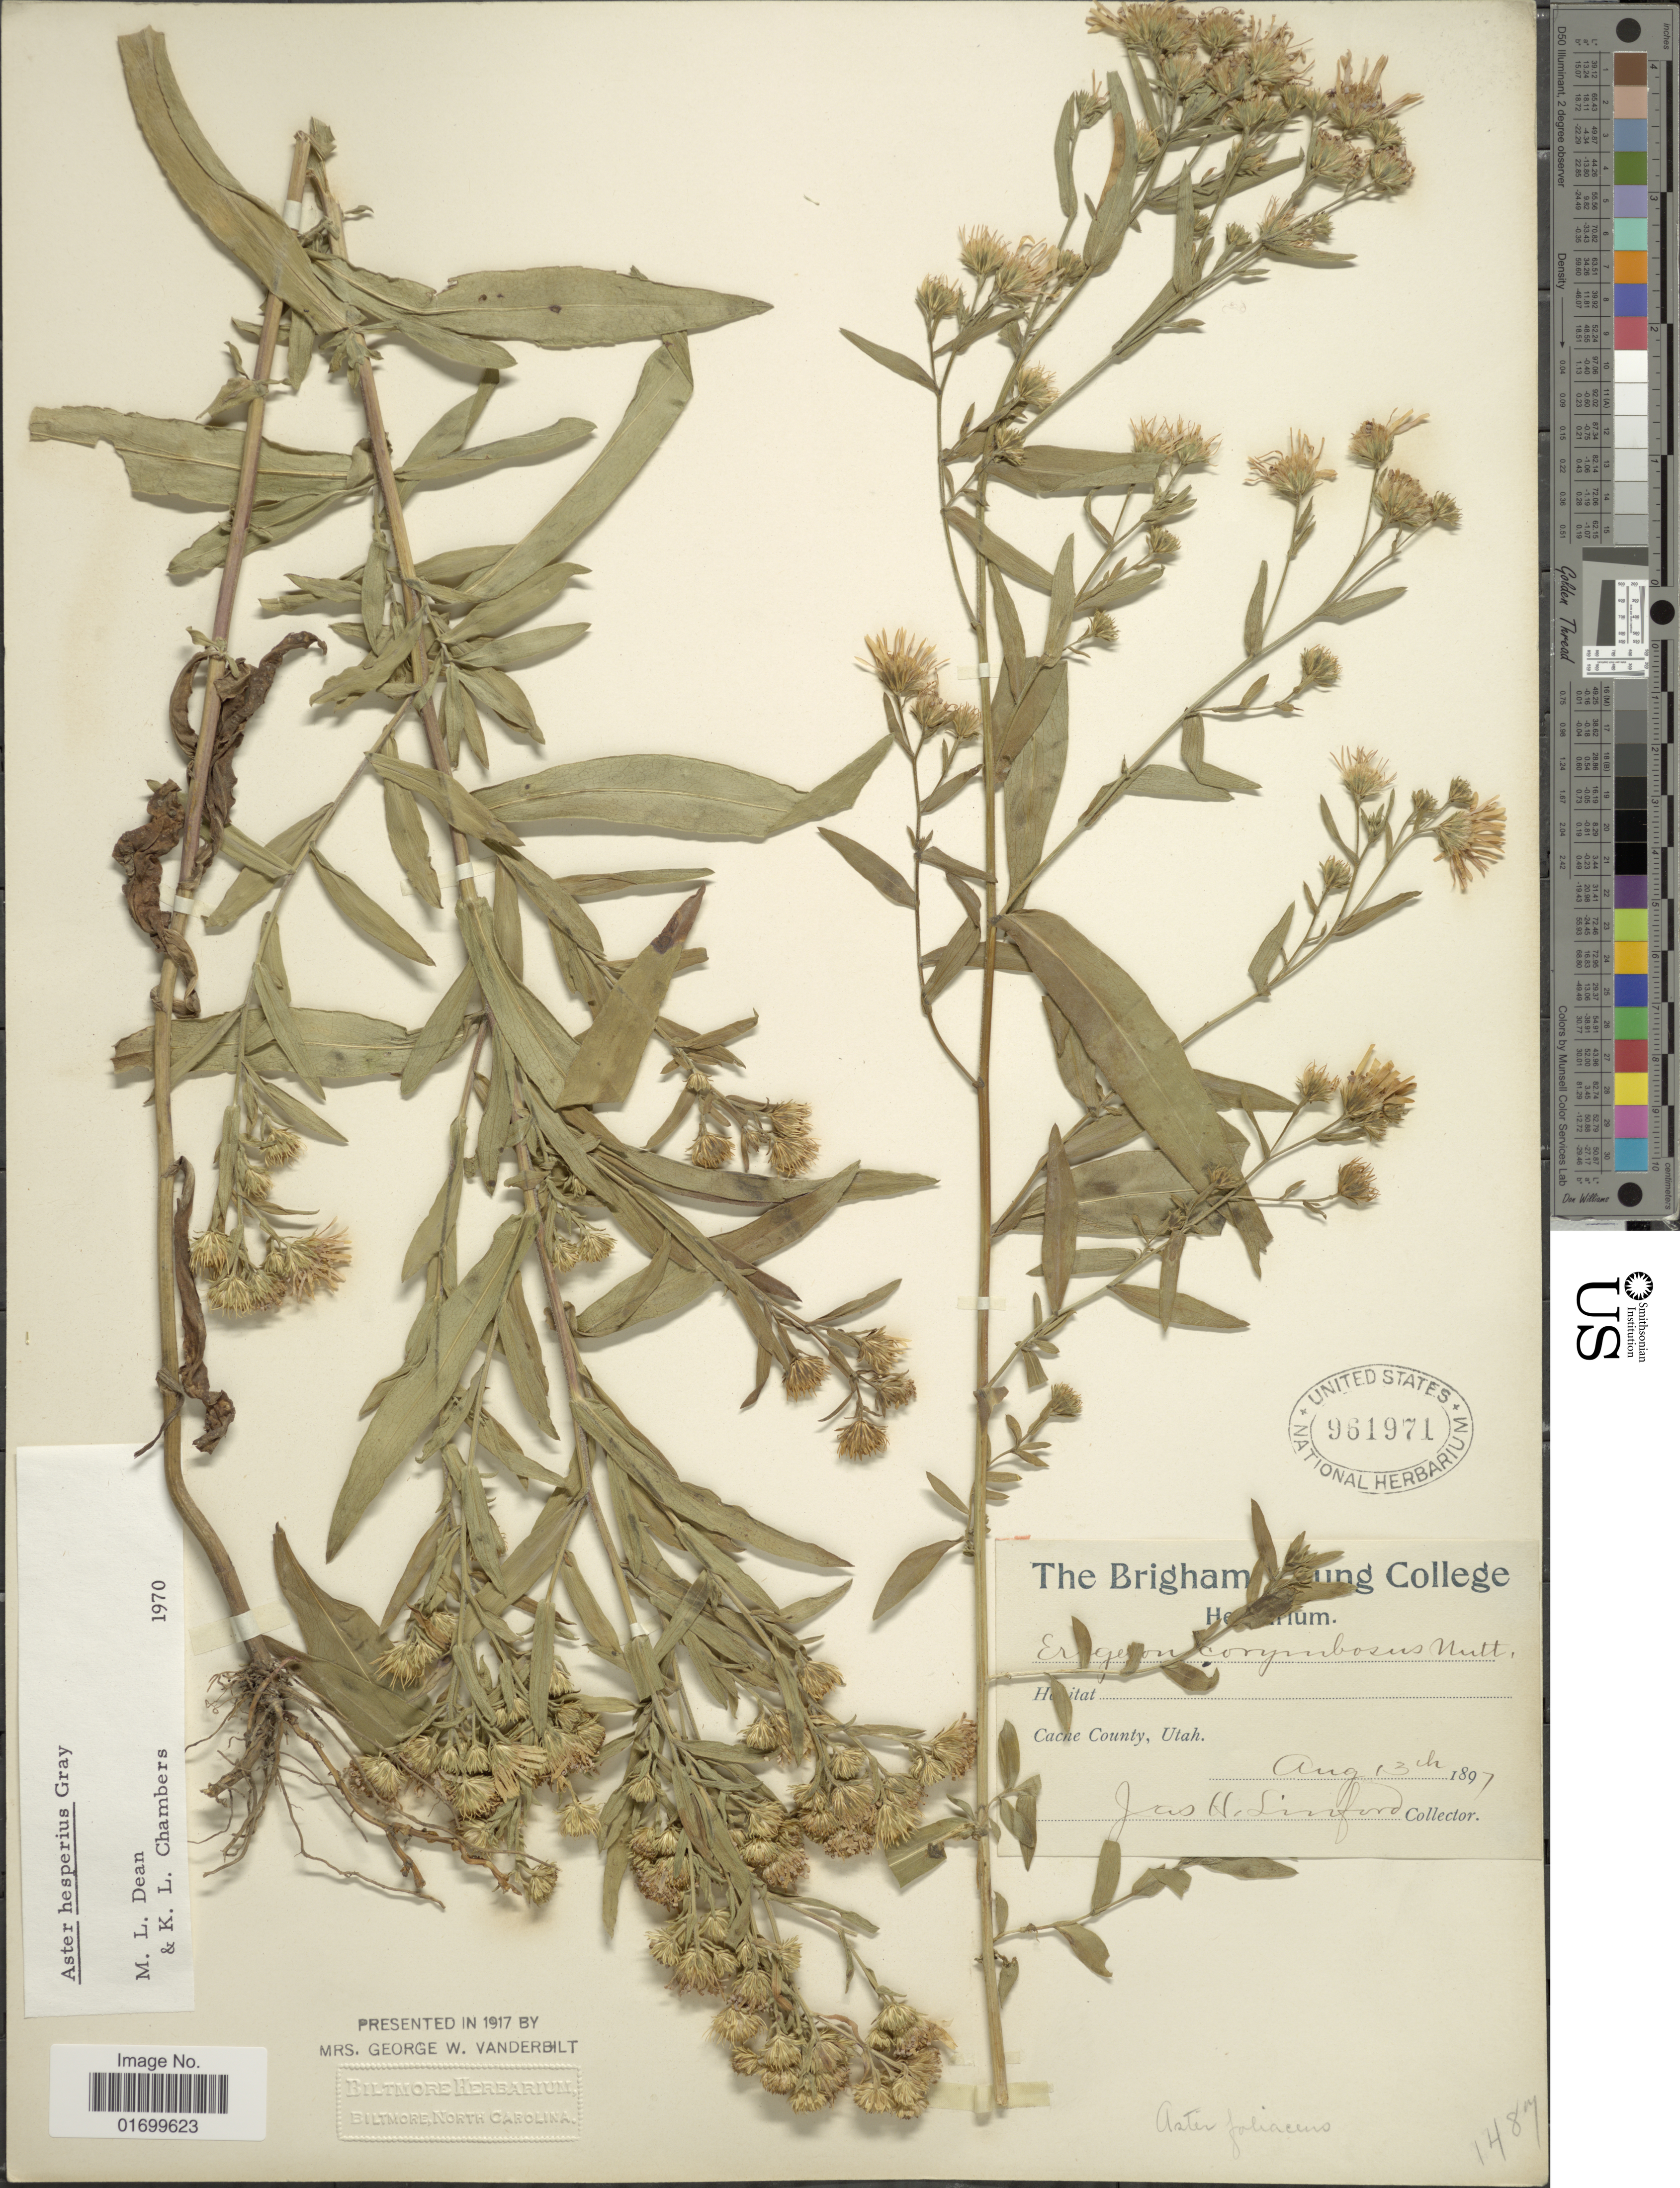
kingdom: Plantae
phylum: Tracheophyta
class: Magnoliopsida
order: Asterales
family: Asteraceae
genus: Symphyotrichum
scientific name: Symphyotrichum hesperium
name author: (A. Gray) Á. Löve & D. Löve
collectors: J. Linford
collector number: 1487*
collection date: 1897-08-13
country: United States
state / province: Utah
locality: Cacne County.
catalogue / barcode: US 961971